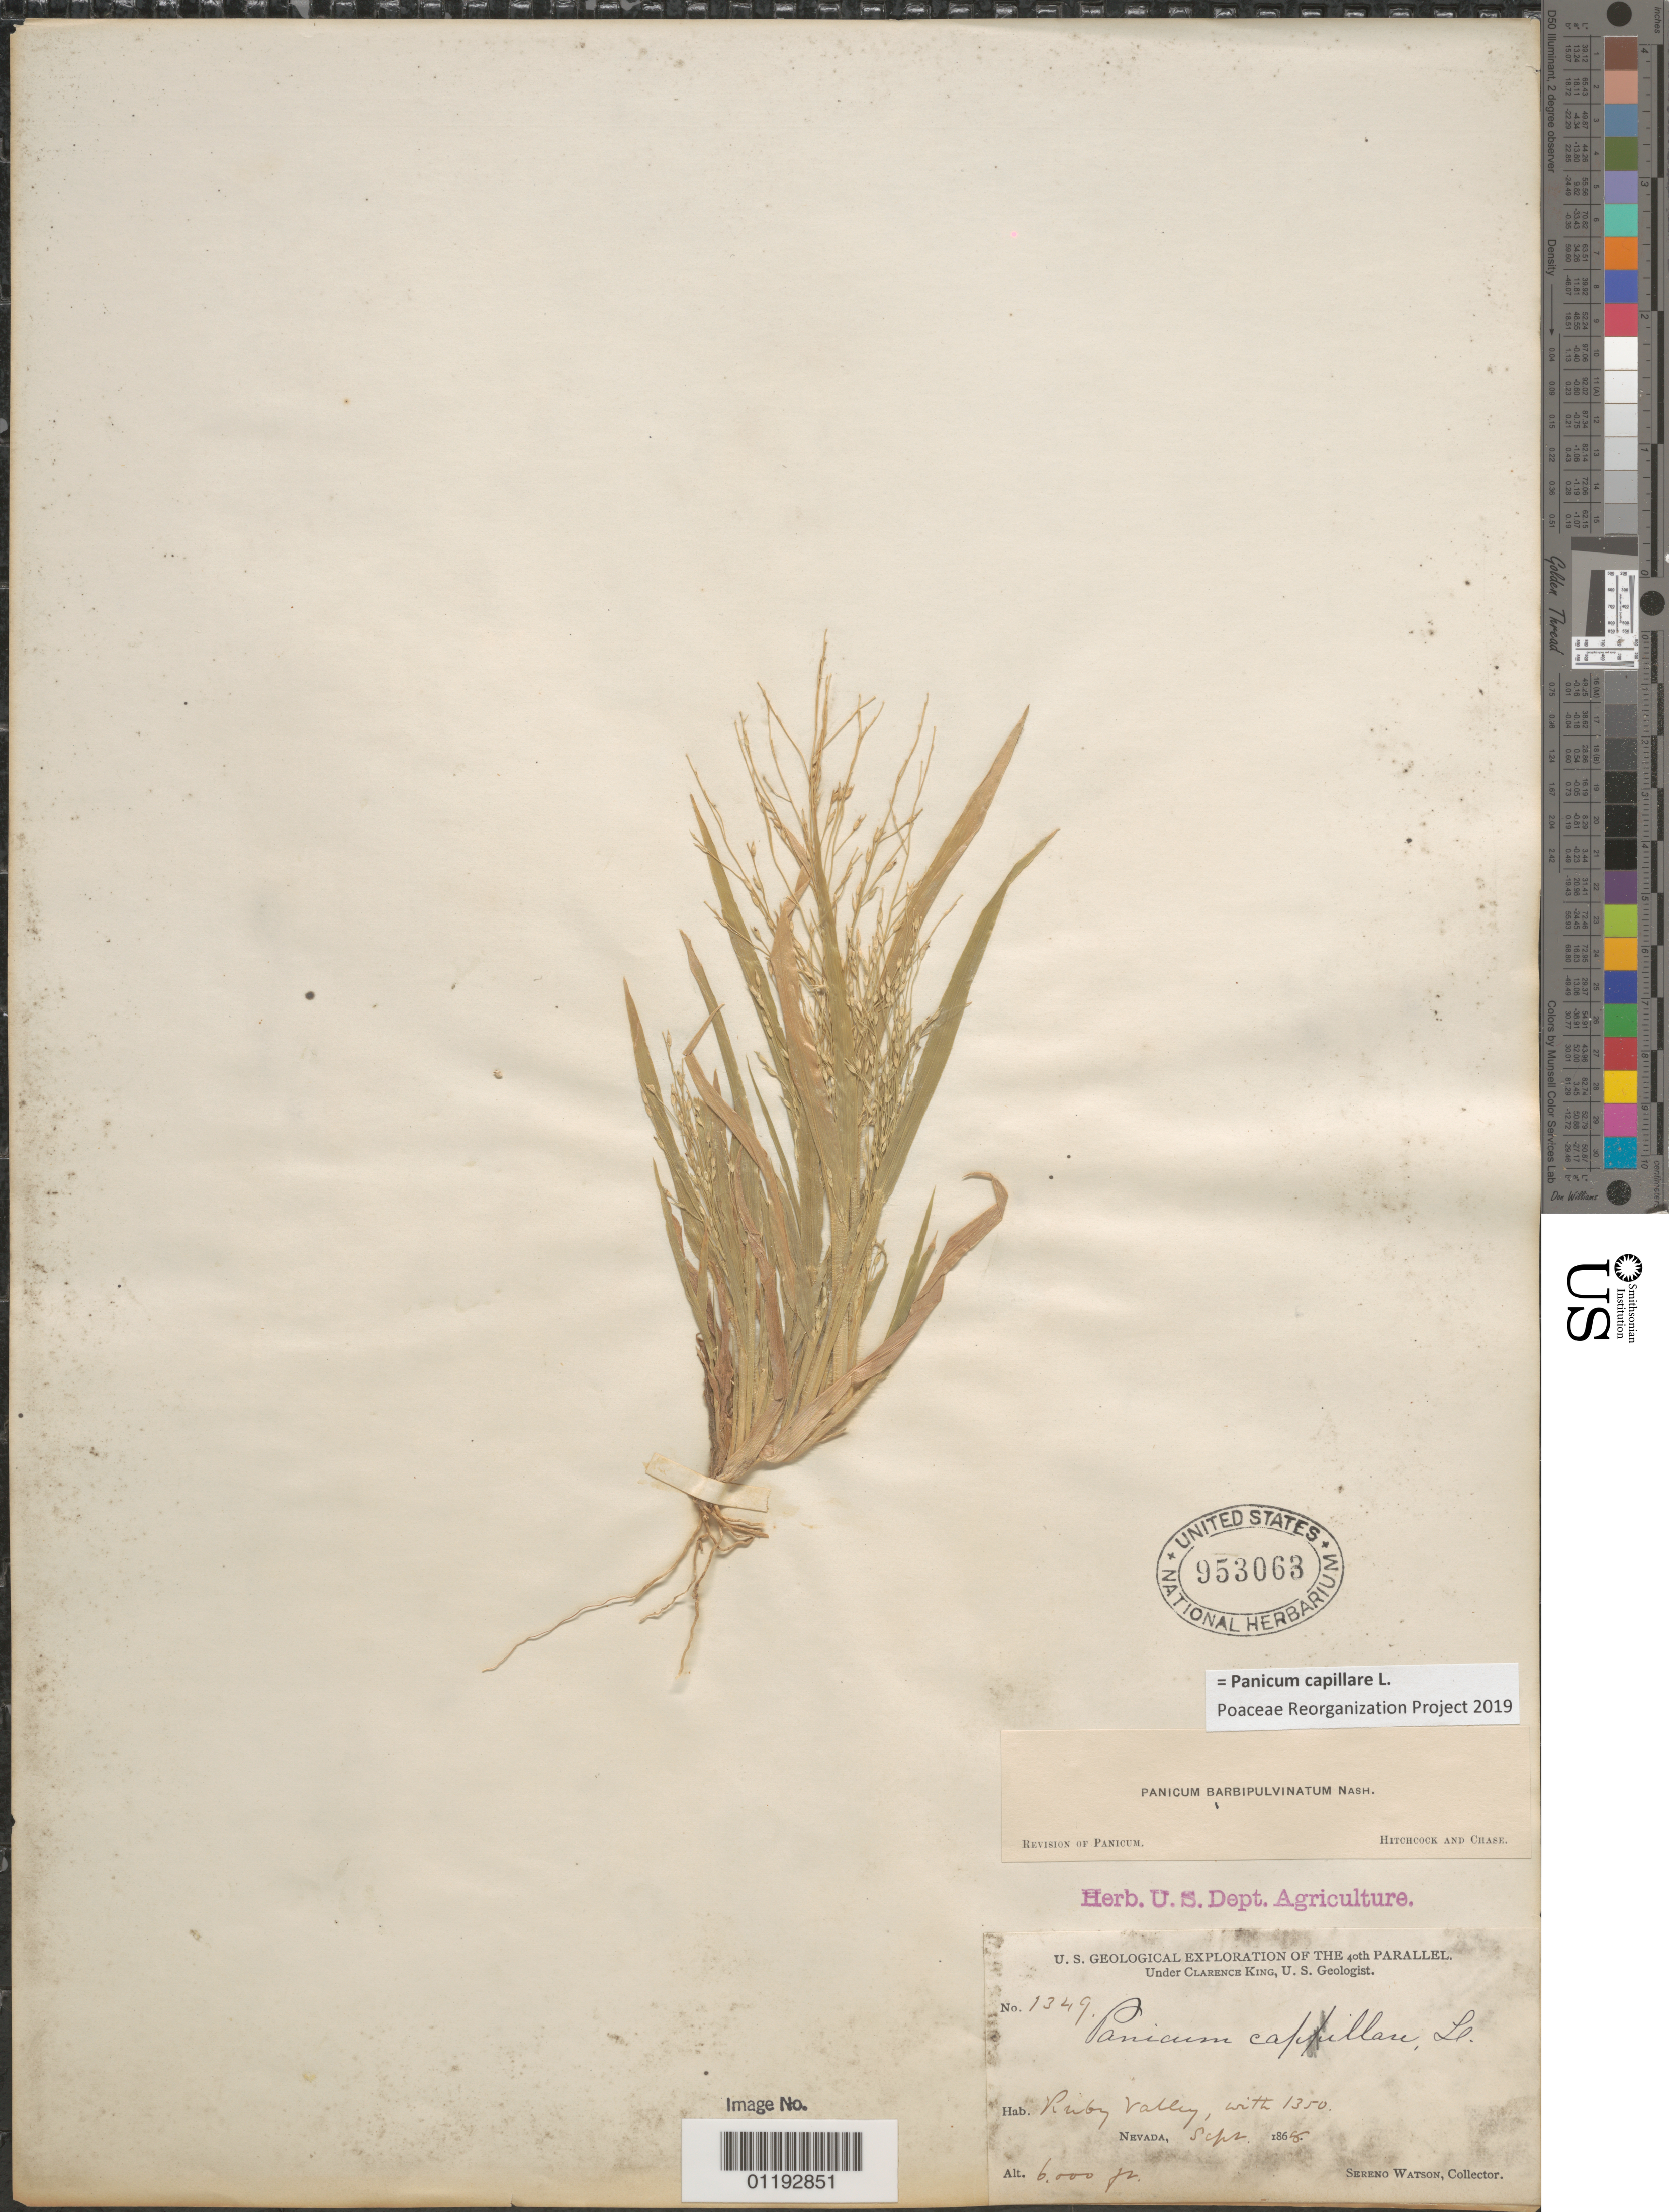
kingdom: Plantae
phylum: Tracheophyta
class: Liliopsida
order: Poales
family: Poaceae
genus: Panicum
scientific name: Panicum capillare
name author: L.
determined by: Poaceae Reorganization Project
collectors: S. Watson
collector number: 1349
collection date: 1868-09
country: United States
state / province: Nevada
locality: Ruby Valley.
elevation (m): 1829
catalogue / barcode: US 953063